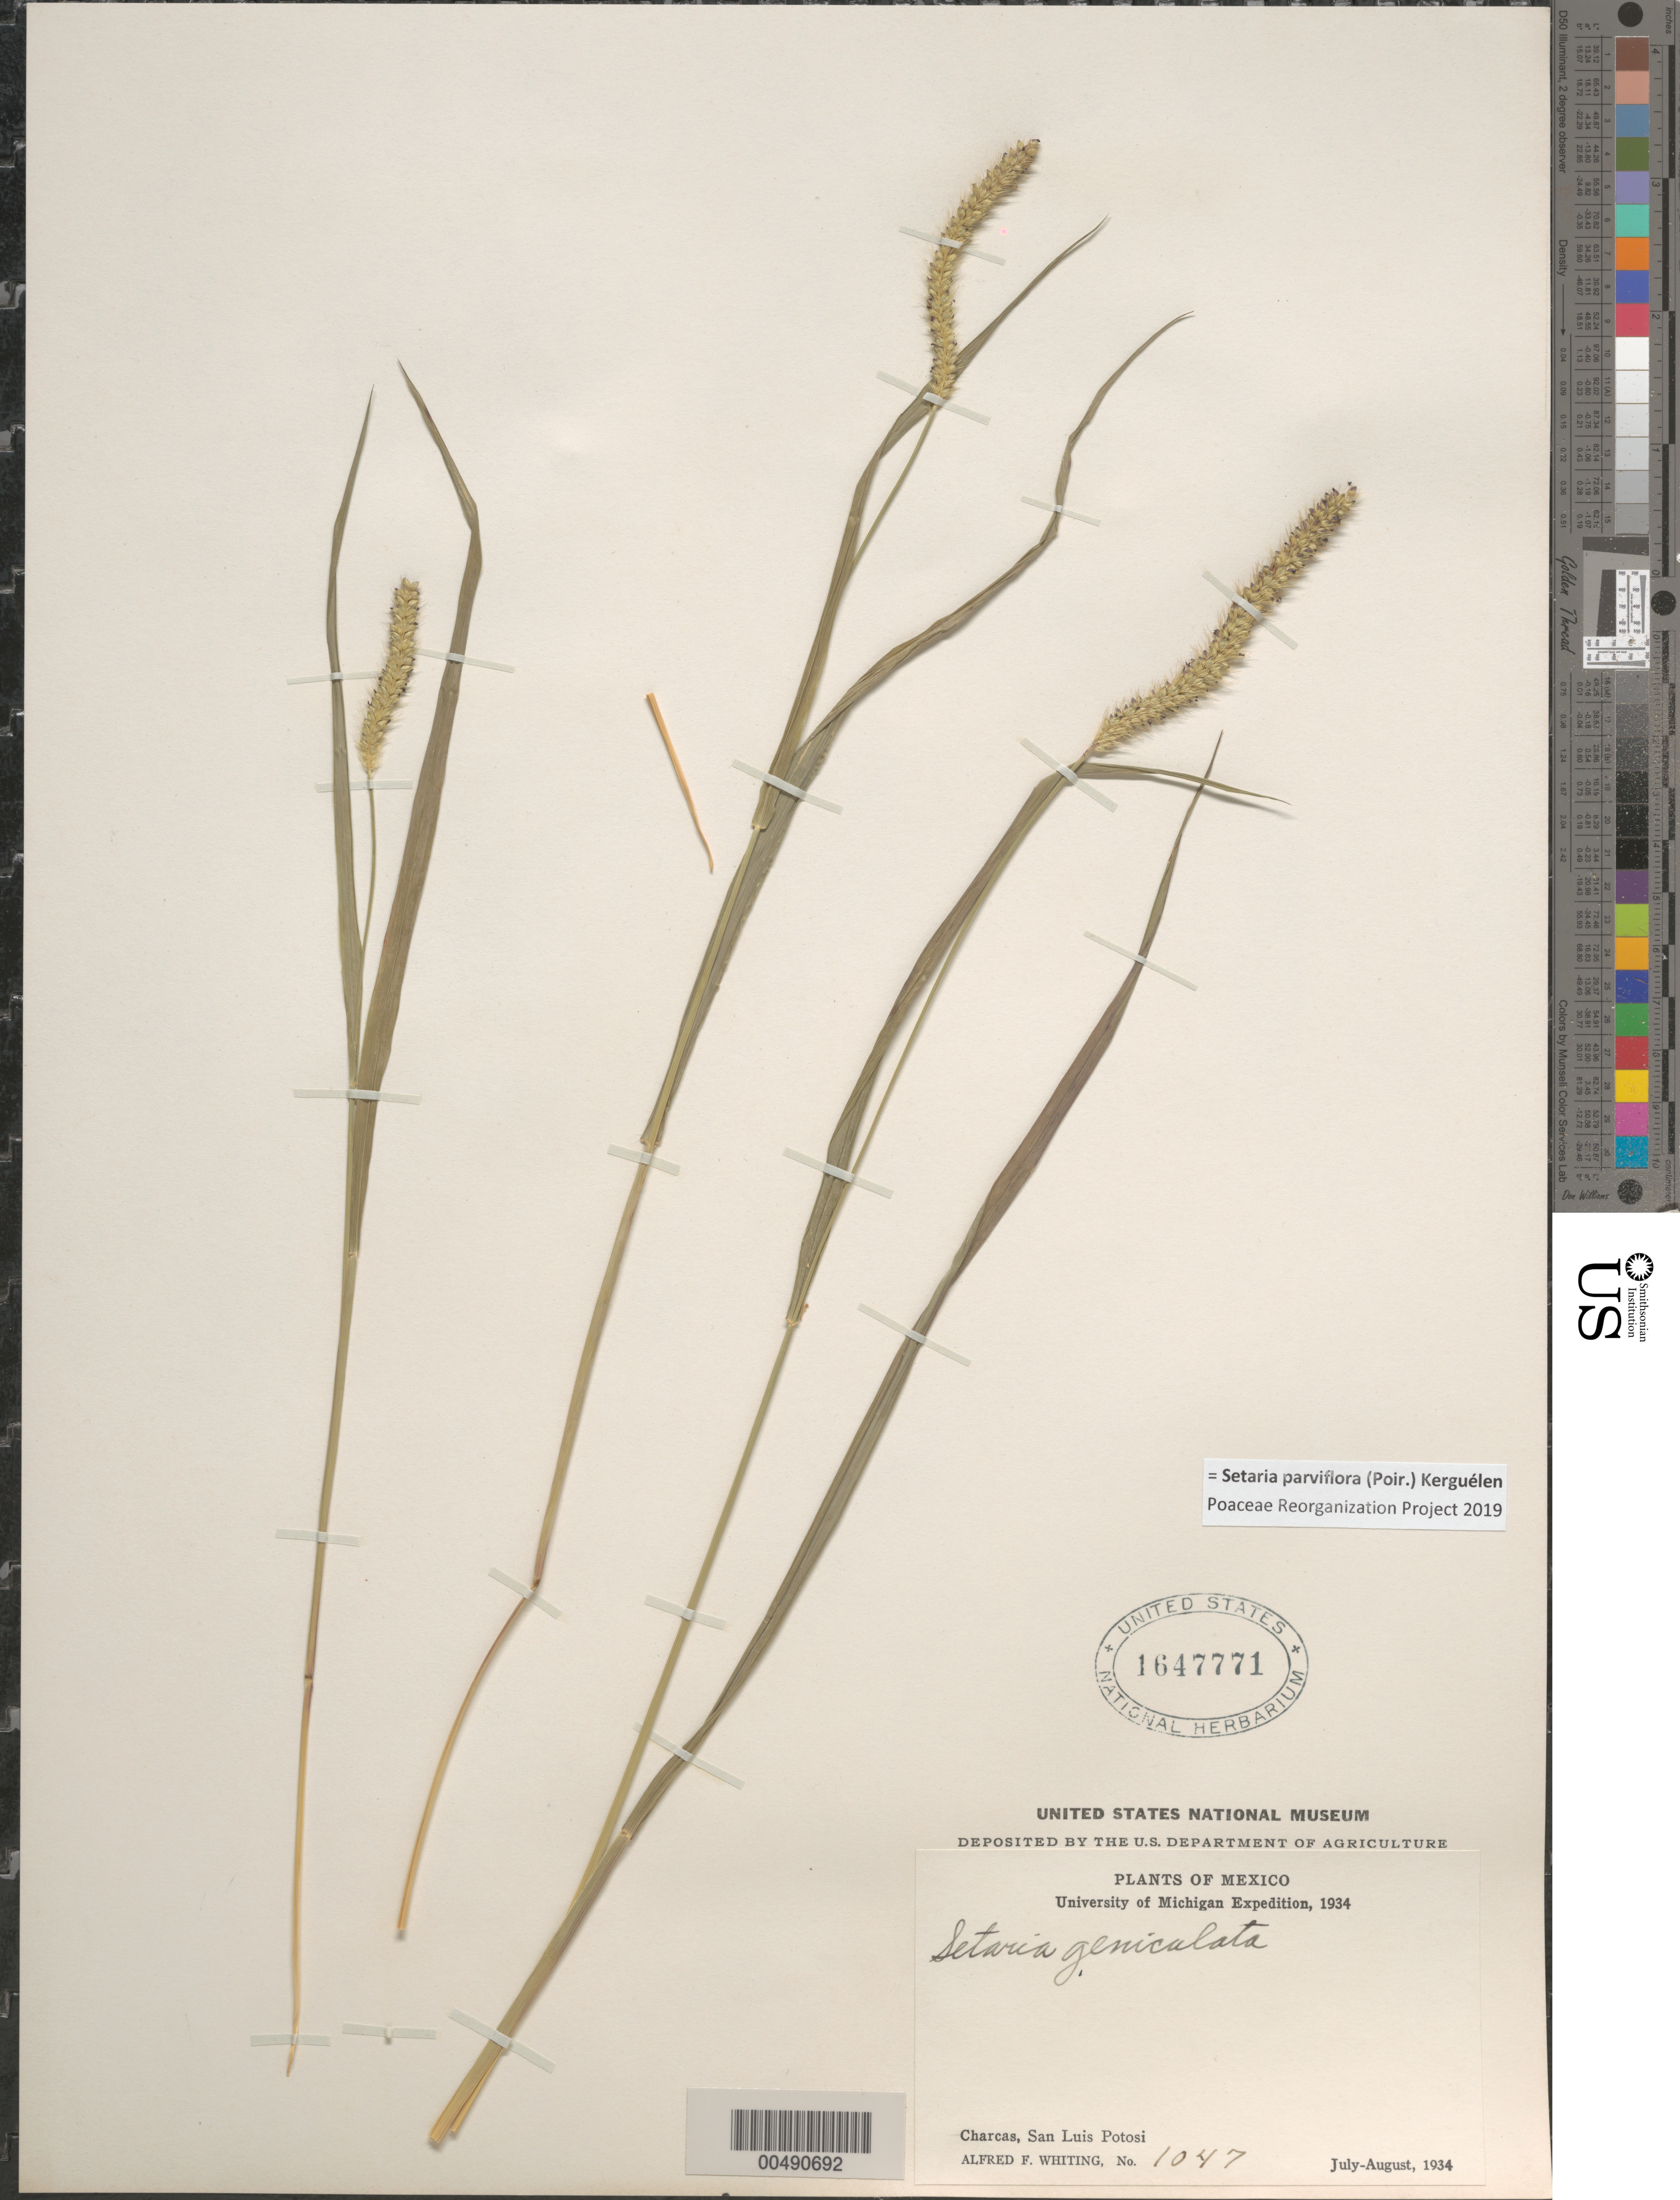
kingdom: Plantae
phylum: Tracheophyta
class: Liliopsida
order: Poales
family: Poaceae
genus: Setaria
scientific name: Setaria parviflora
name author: (Poir.) Kerguélen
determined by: Poaceae Reorganization Project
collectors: A. F. Whiting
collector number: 1047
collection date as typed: Jul 1934 to Aug 1934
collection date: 1934-07/1934-08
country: Mexico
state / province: San Luis Potosi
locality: Charcas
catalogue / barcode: US 1647771